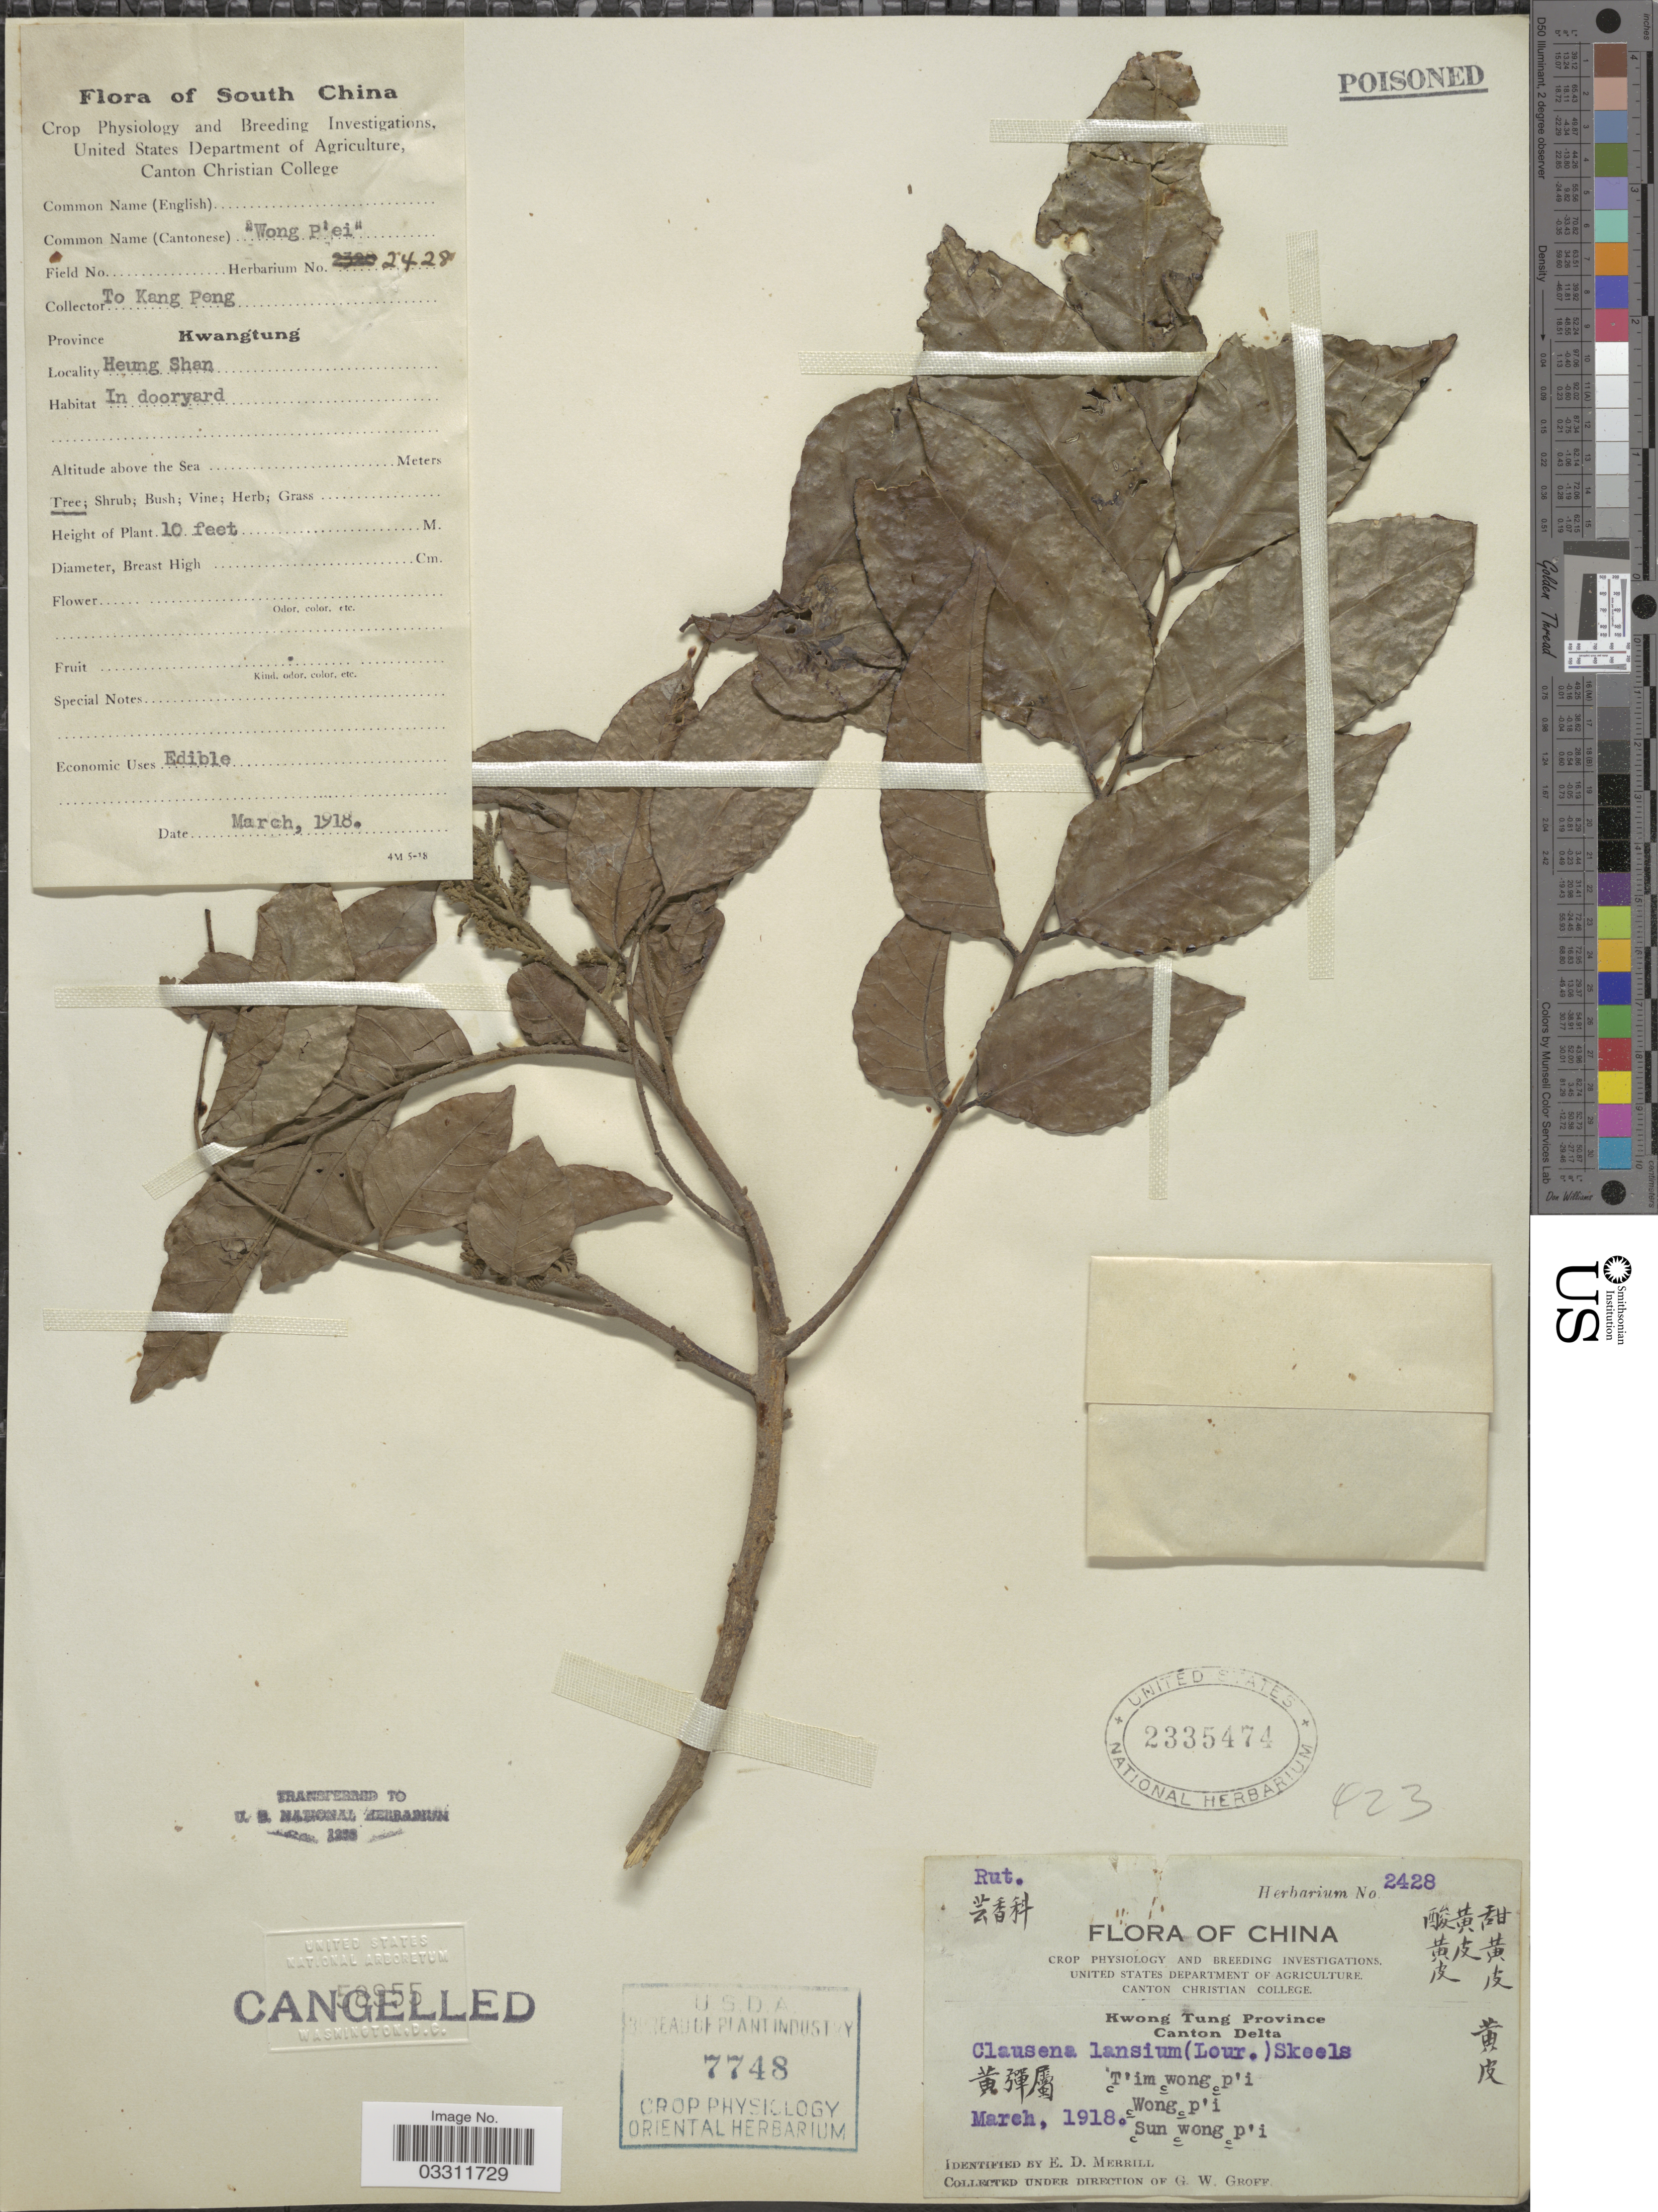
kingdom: Plantae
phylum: Tracheophyta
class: Magnoliopsida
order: Sapindales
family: Rutaceae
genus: Clausena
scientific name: Clausena lansium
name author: (Lour.) Skeels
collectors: T. K. Peng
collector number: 2428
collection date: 1918-03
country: China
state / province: Guangdong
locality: South China. Province Kwangtung. Heung Shan. Canton Delta. T'im wong p'i. Wong p'i. Sun wong p'i.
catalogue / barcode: US 2335474